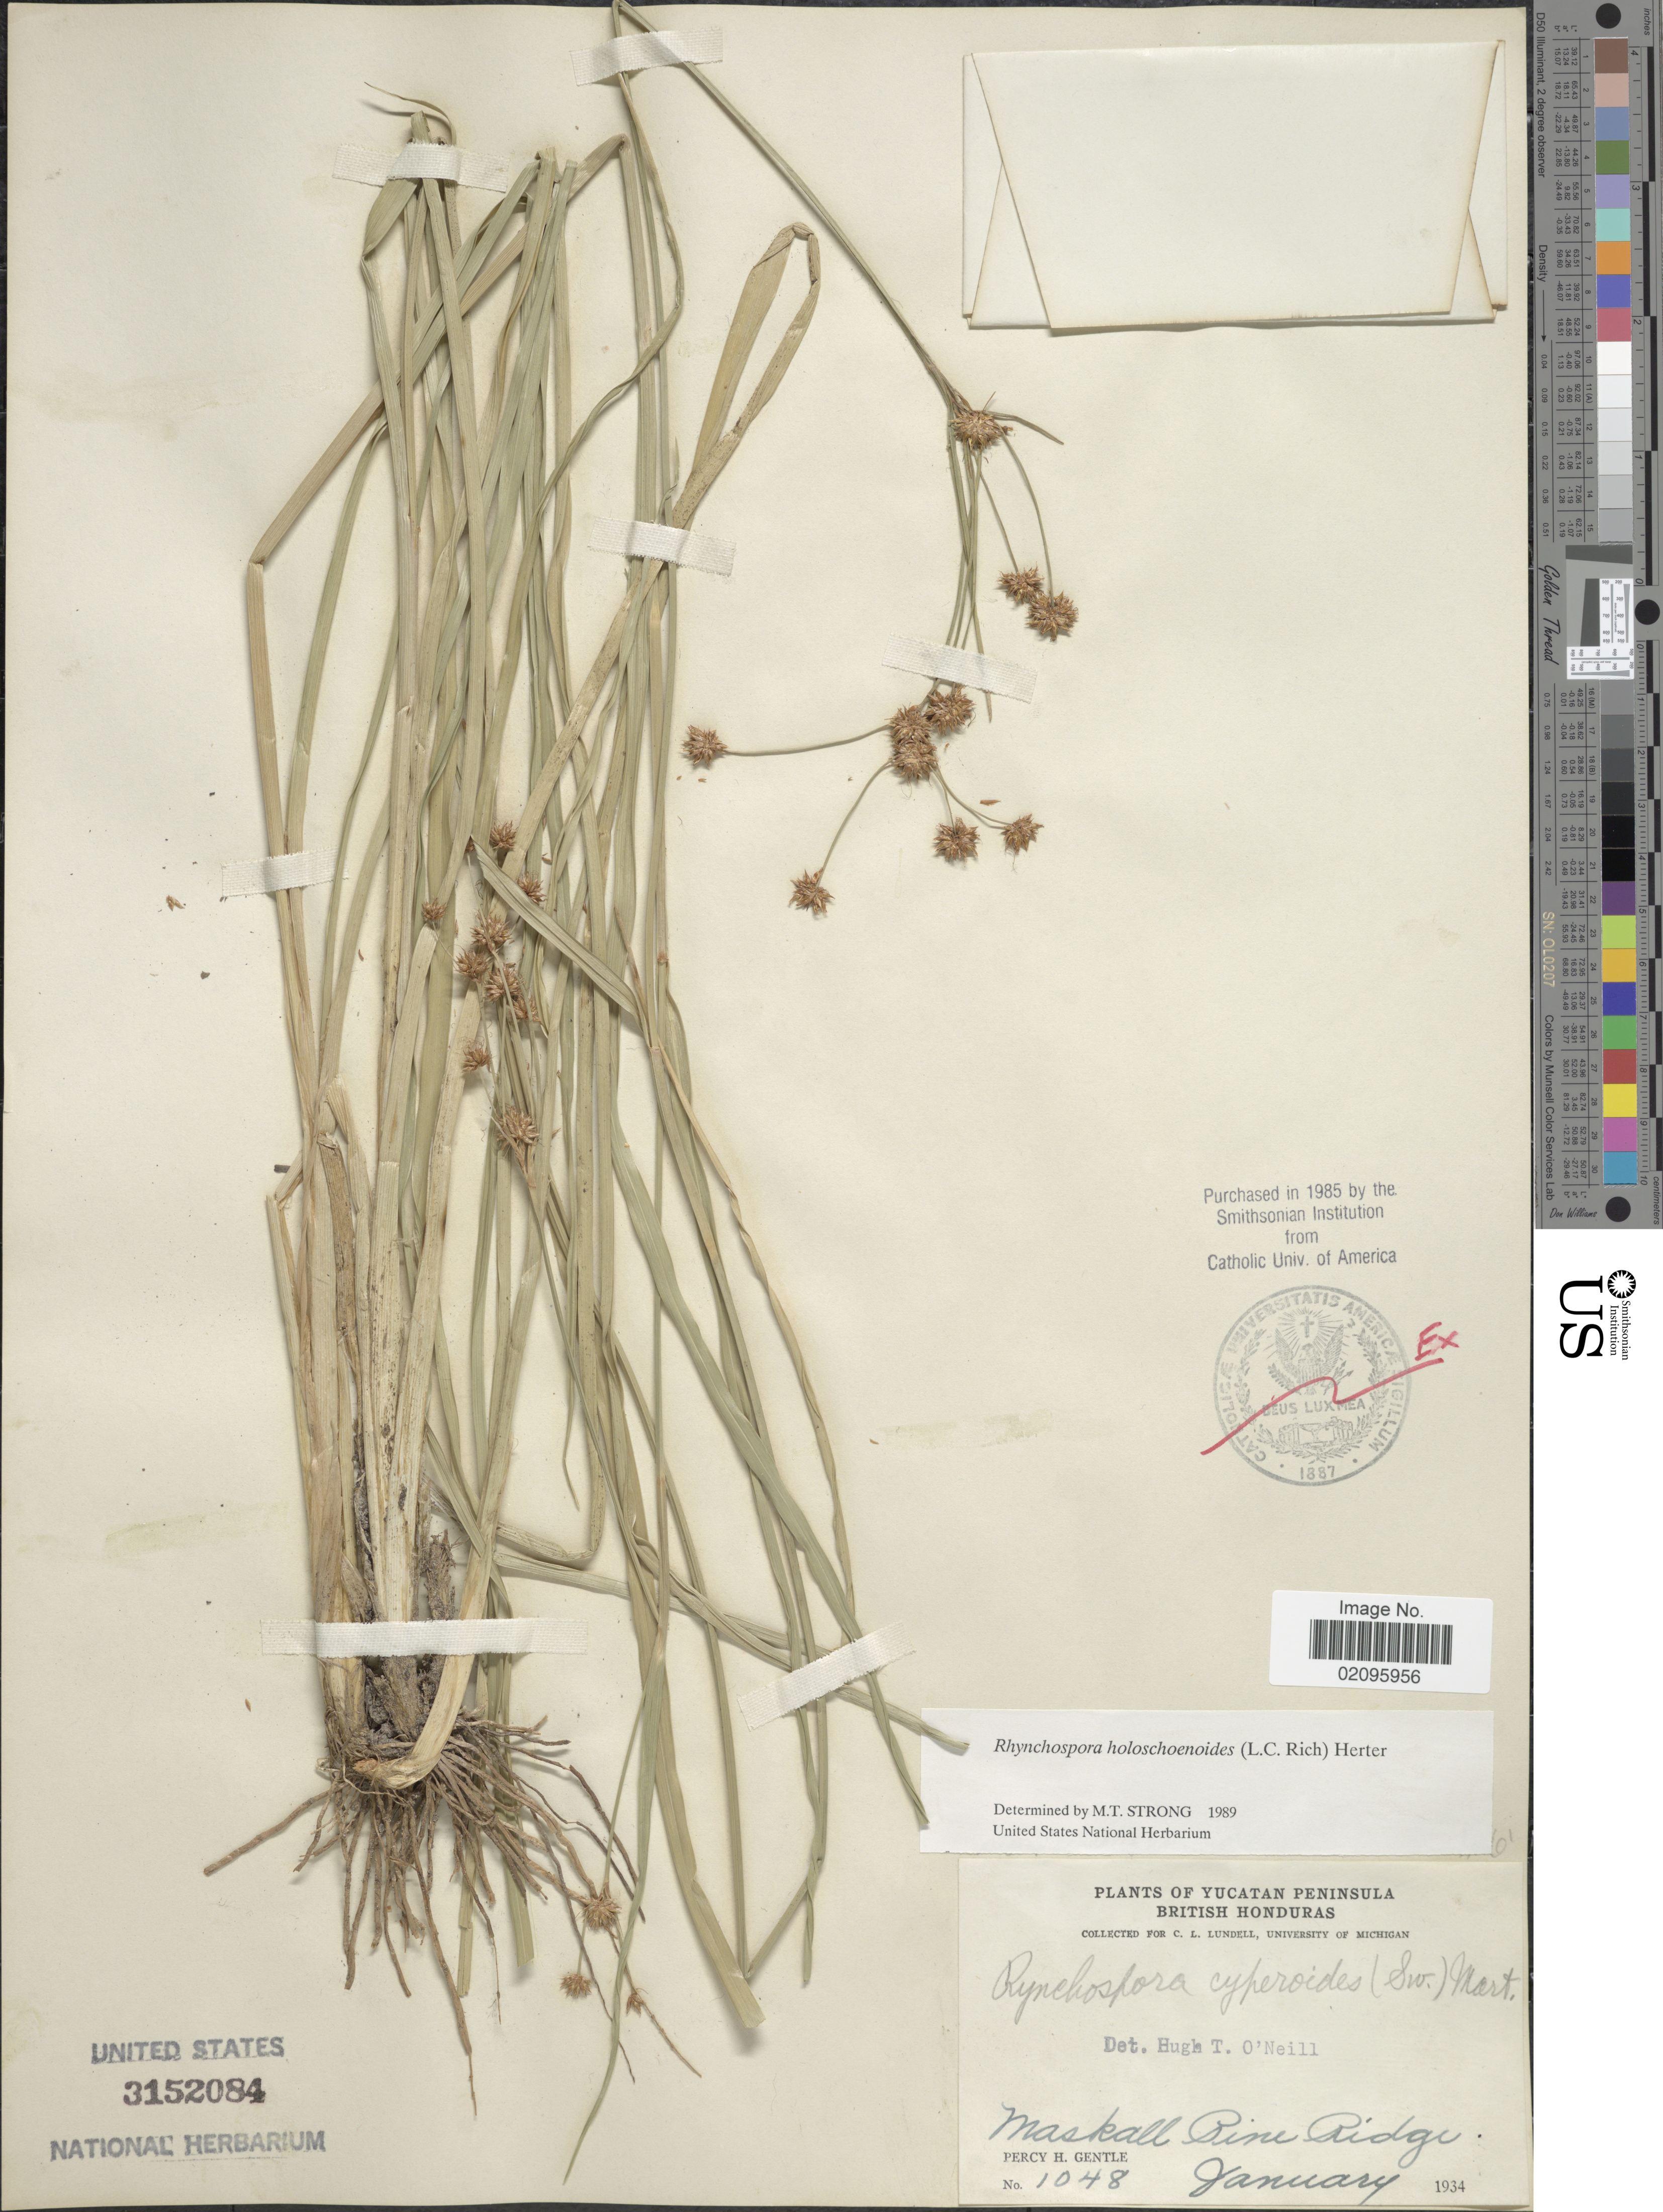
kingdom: Plantae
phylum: Tracheophyta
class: Liliopsida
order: Poales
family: Cyperaceae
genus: Rhynchospora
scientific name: Rhynchospora holoschoenoides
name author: (Rich.) Herter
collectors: P. H. Gentle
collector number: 1048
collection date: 1934-01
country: Belize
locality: British Honduras, Yucatan Peninsula, Maskall Pine Ridge.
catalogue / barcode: US 3152084